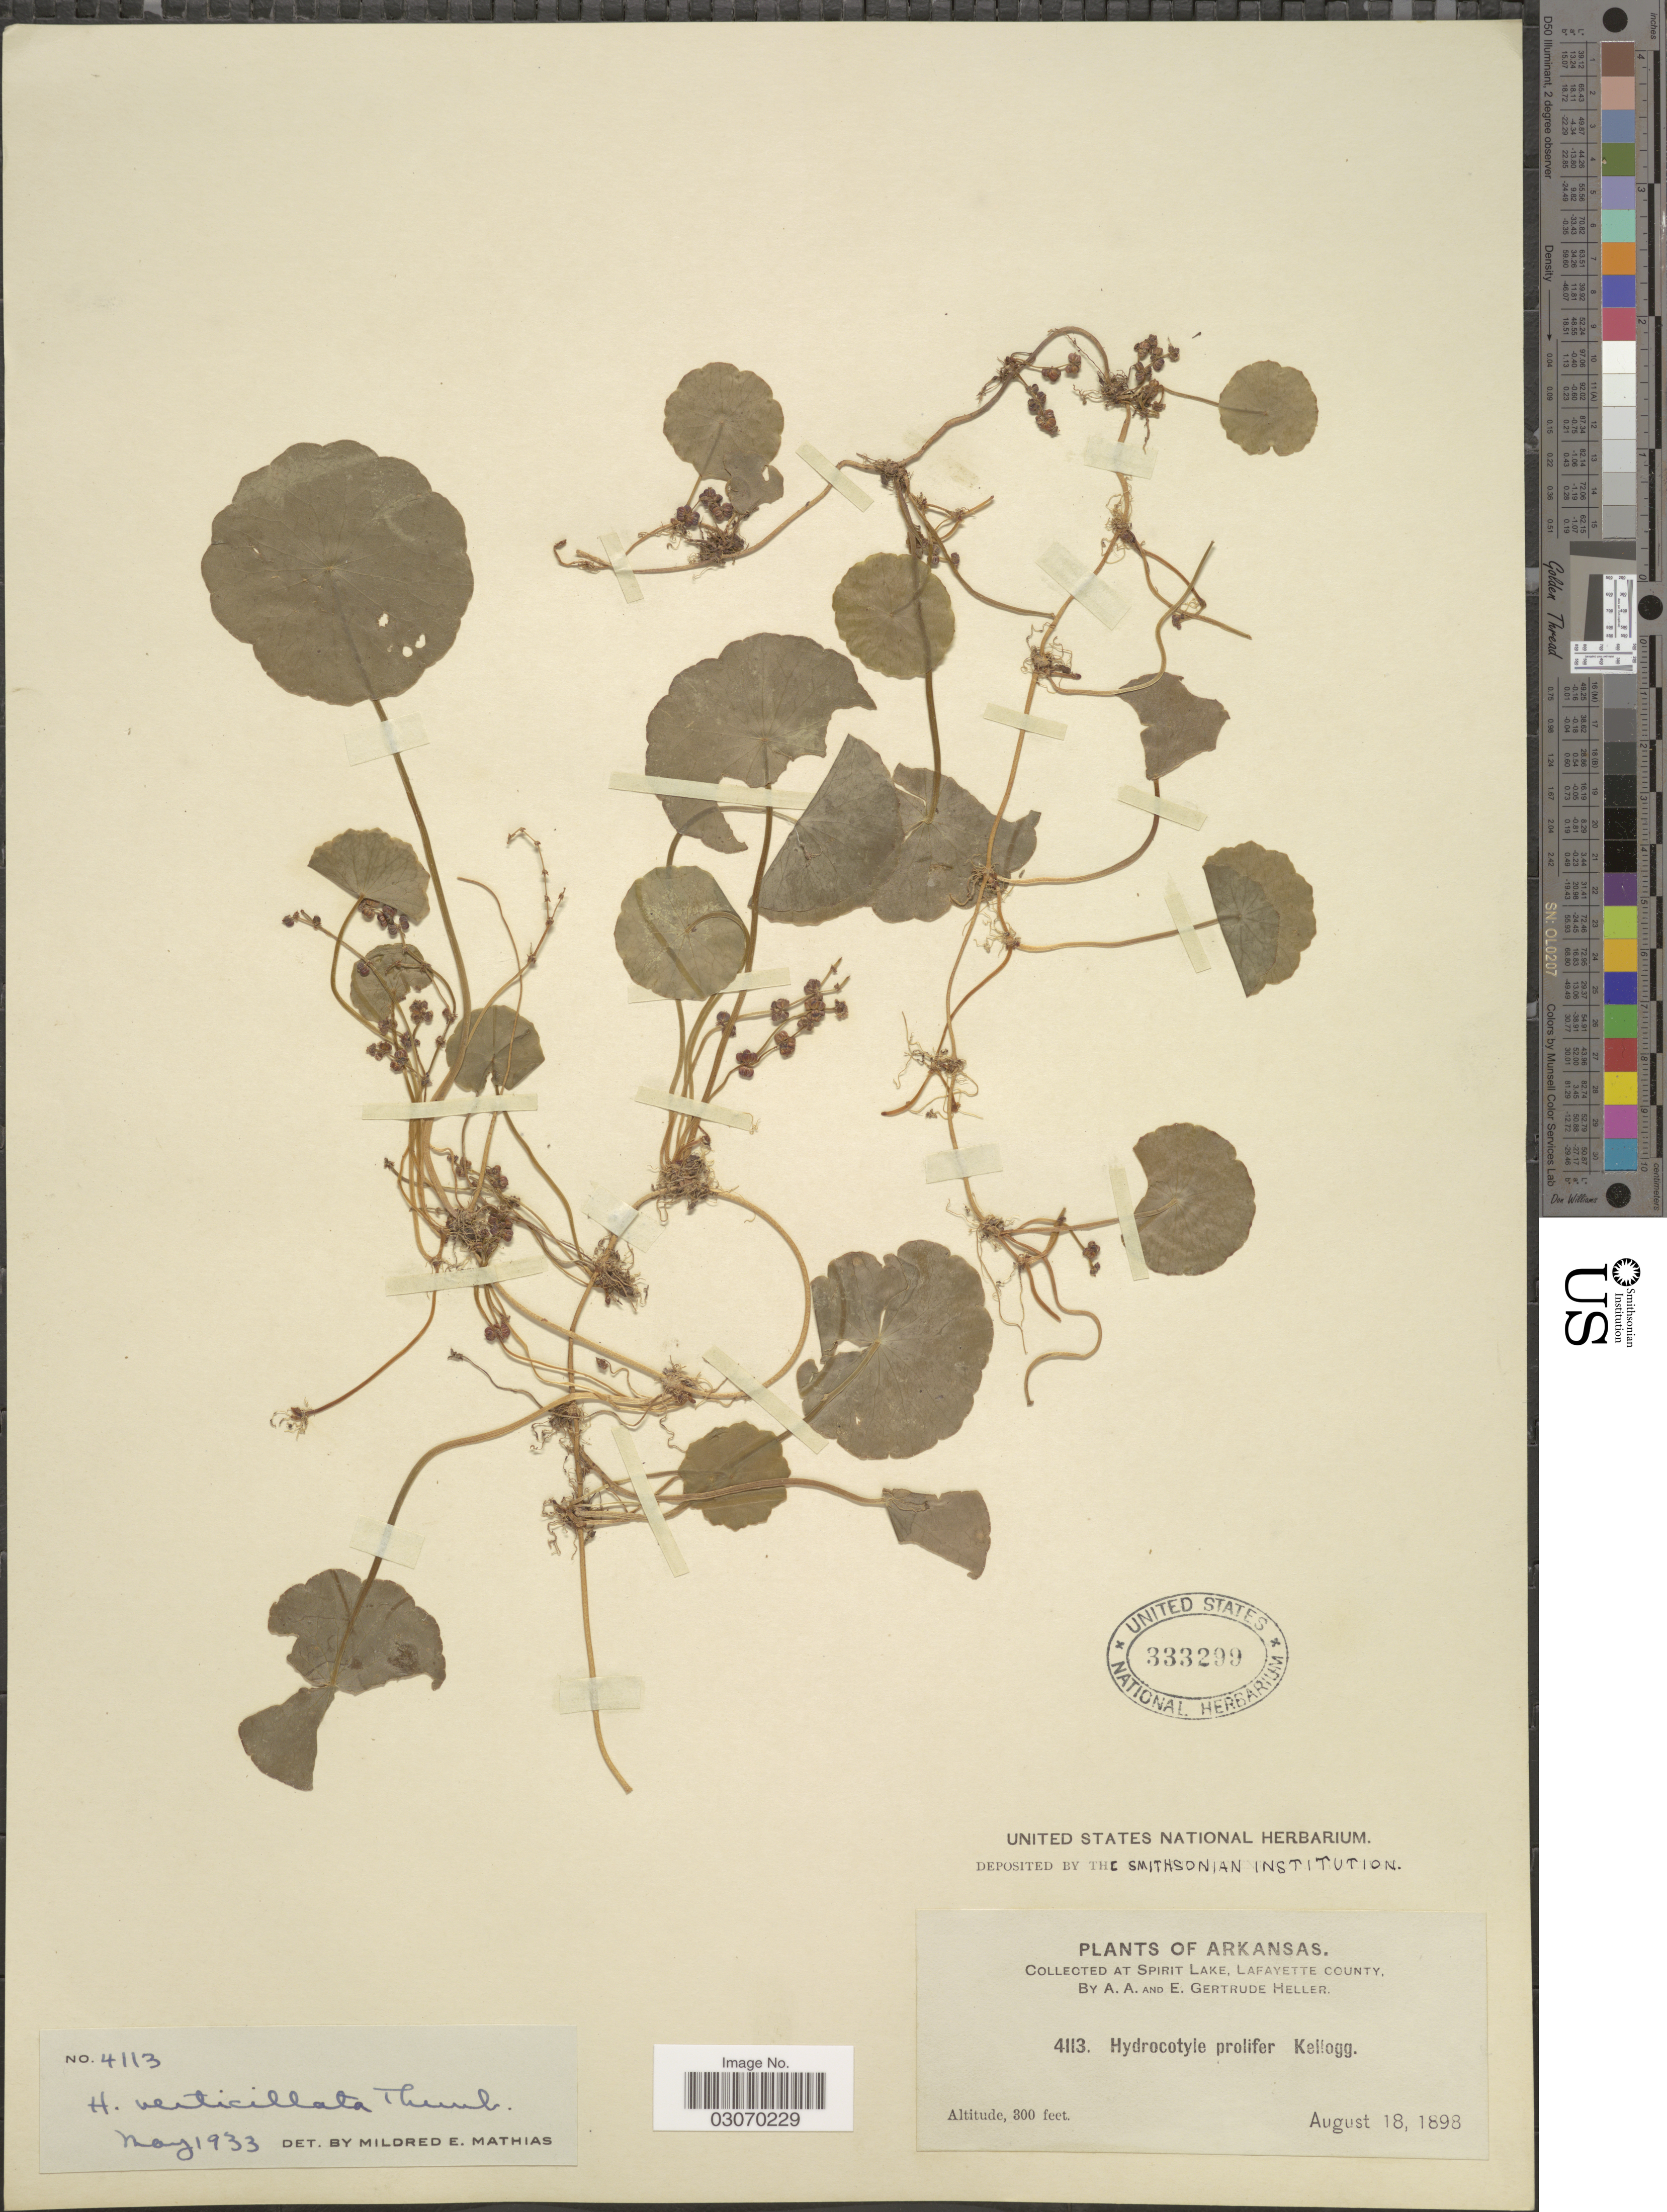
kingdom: Plantae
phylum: Tracheophyta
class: Magnoliopsida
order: Apiales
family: Araliaceae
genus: Hydrocotyle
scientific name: Hydrocotyle verticillata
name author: Thunb.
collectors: A. A. Heller & E. Gertrude Heller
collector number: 4113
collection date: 1898-08-18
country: United States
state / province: Arkansas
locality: At Spirit Lake, Lafayette County.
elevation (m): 91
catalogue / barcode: US 333299